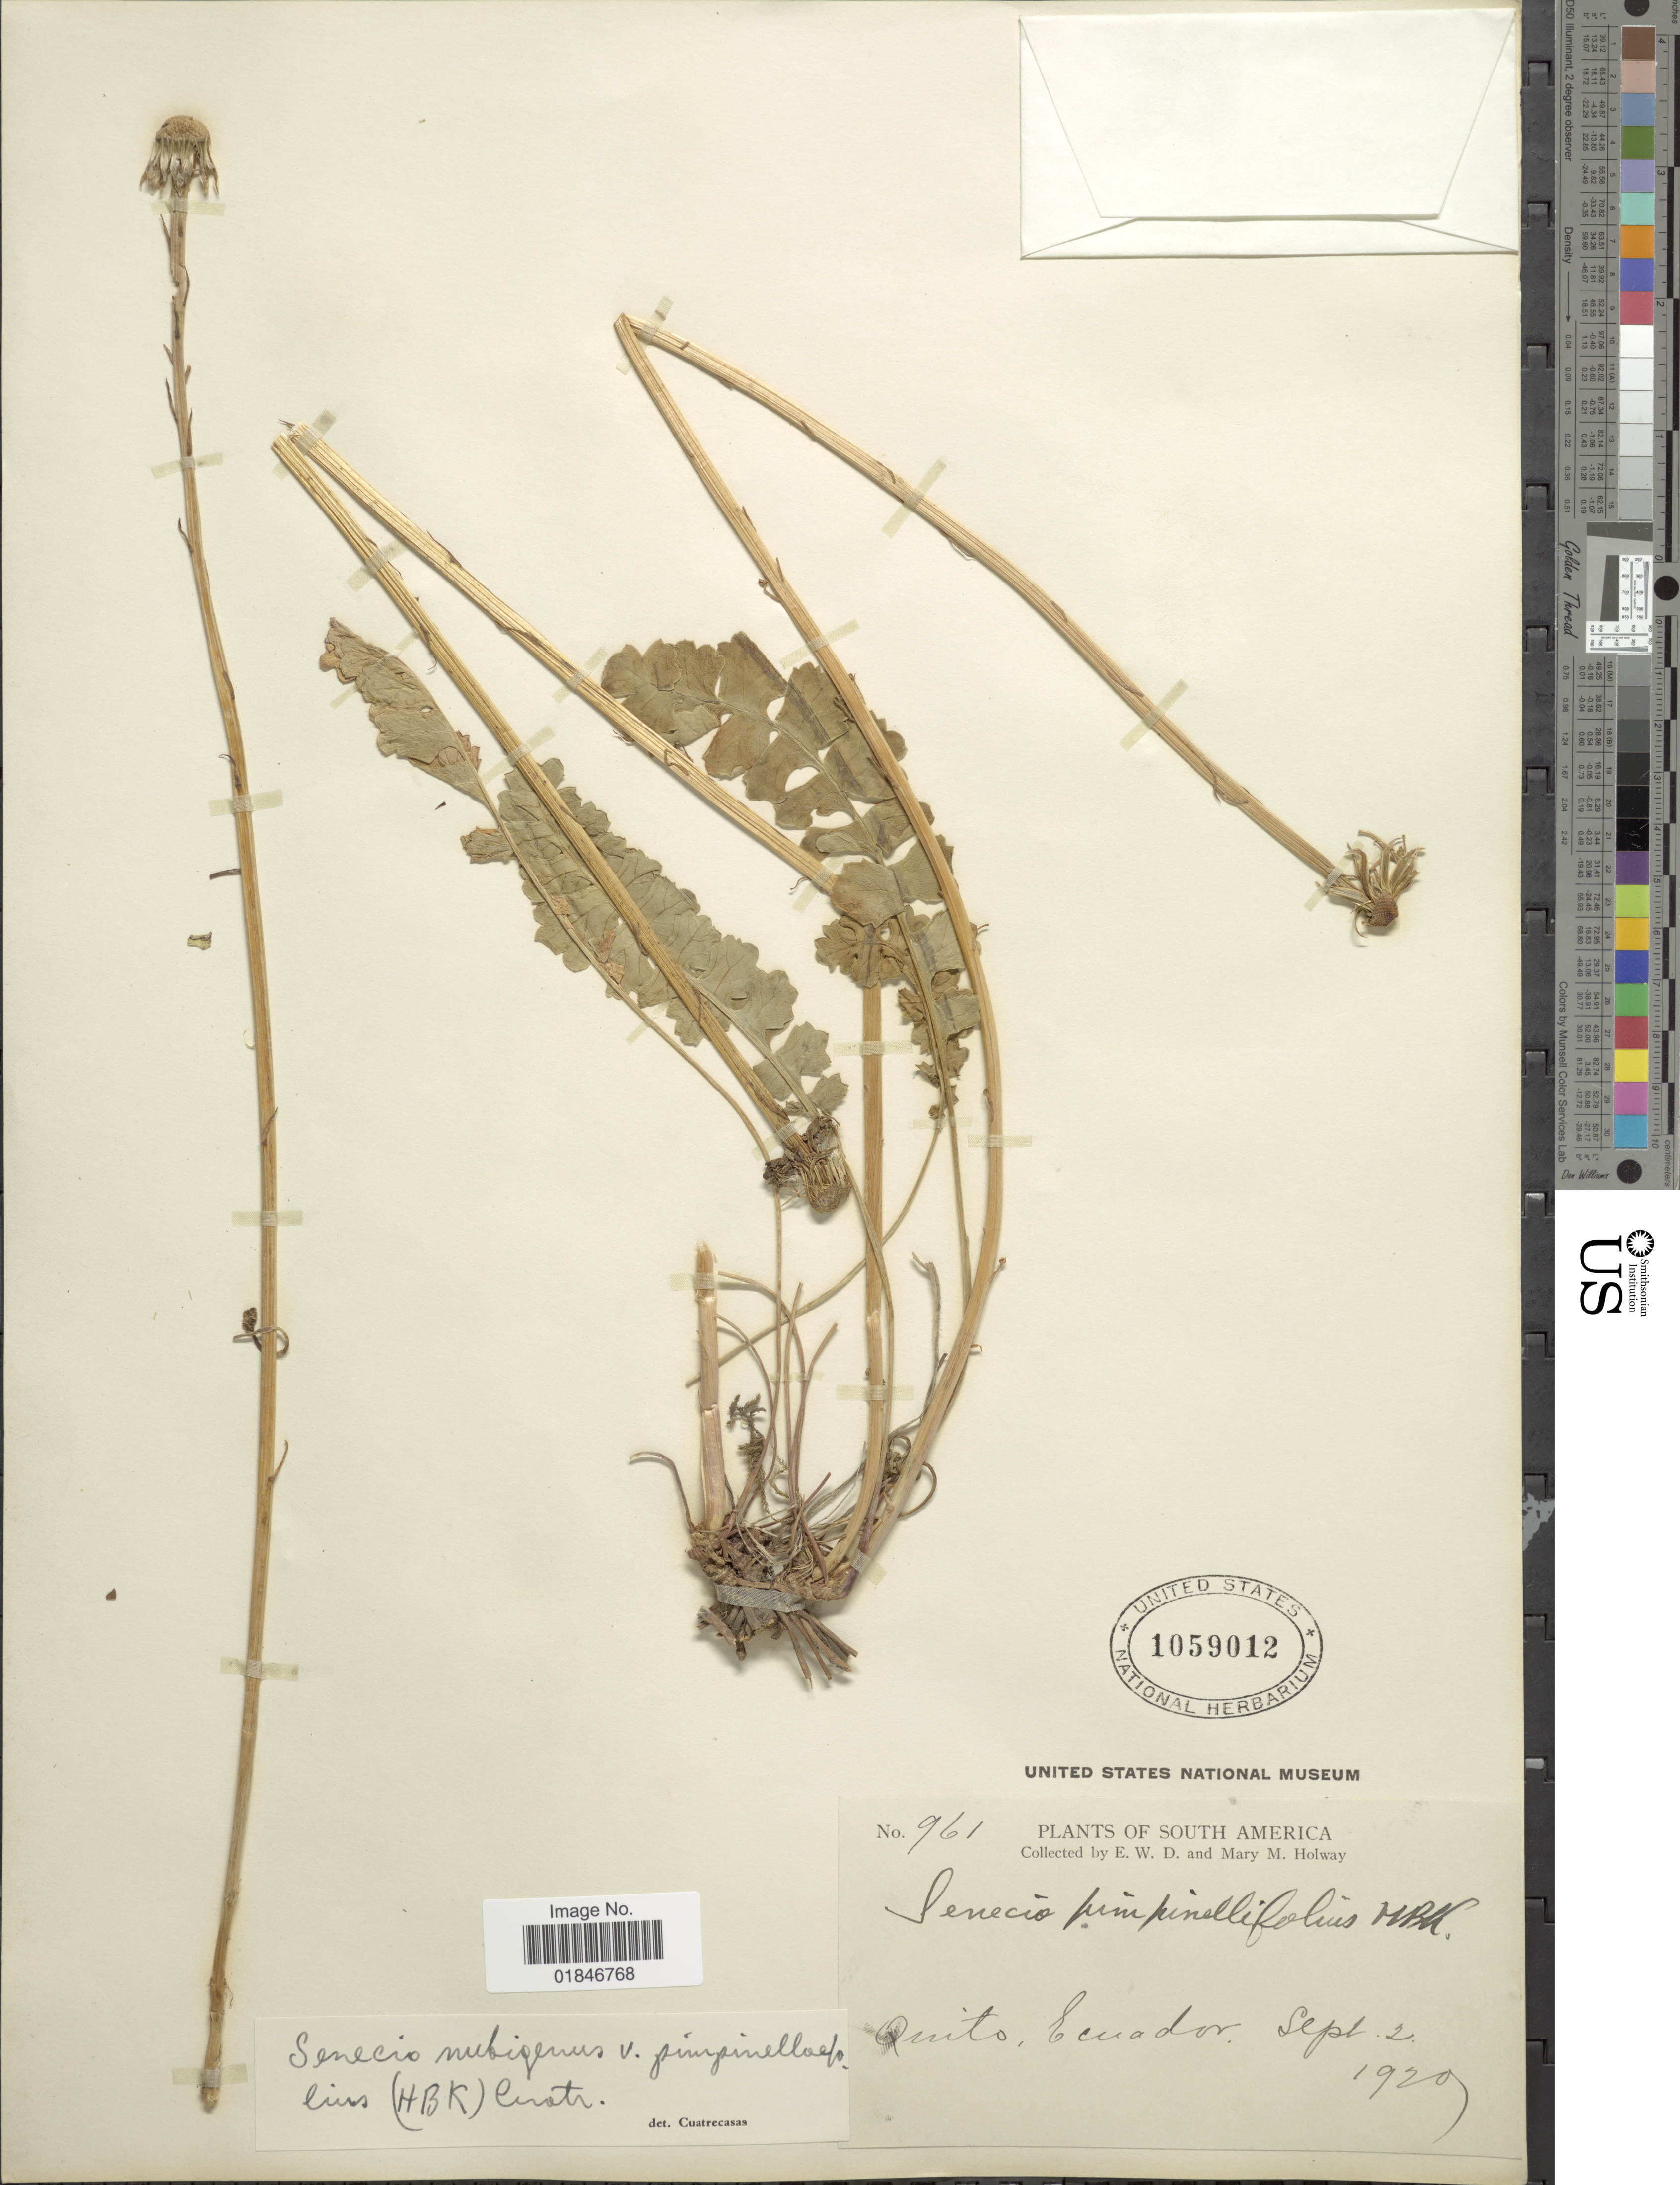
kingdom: Plantae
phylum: Tracheophyta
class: Magnoliopsida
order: Asterales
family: Asteraceae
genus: Dorobaea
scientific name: Dorobaea pimpinellifolia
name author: (Kunth) B. Nord.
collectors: E. W. D. Holway & M. M. Holway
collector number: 961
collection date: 1920-09-02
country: Ecuador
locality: Quito, Ecuador.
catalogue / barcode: US 1059012